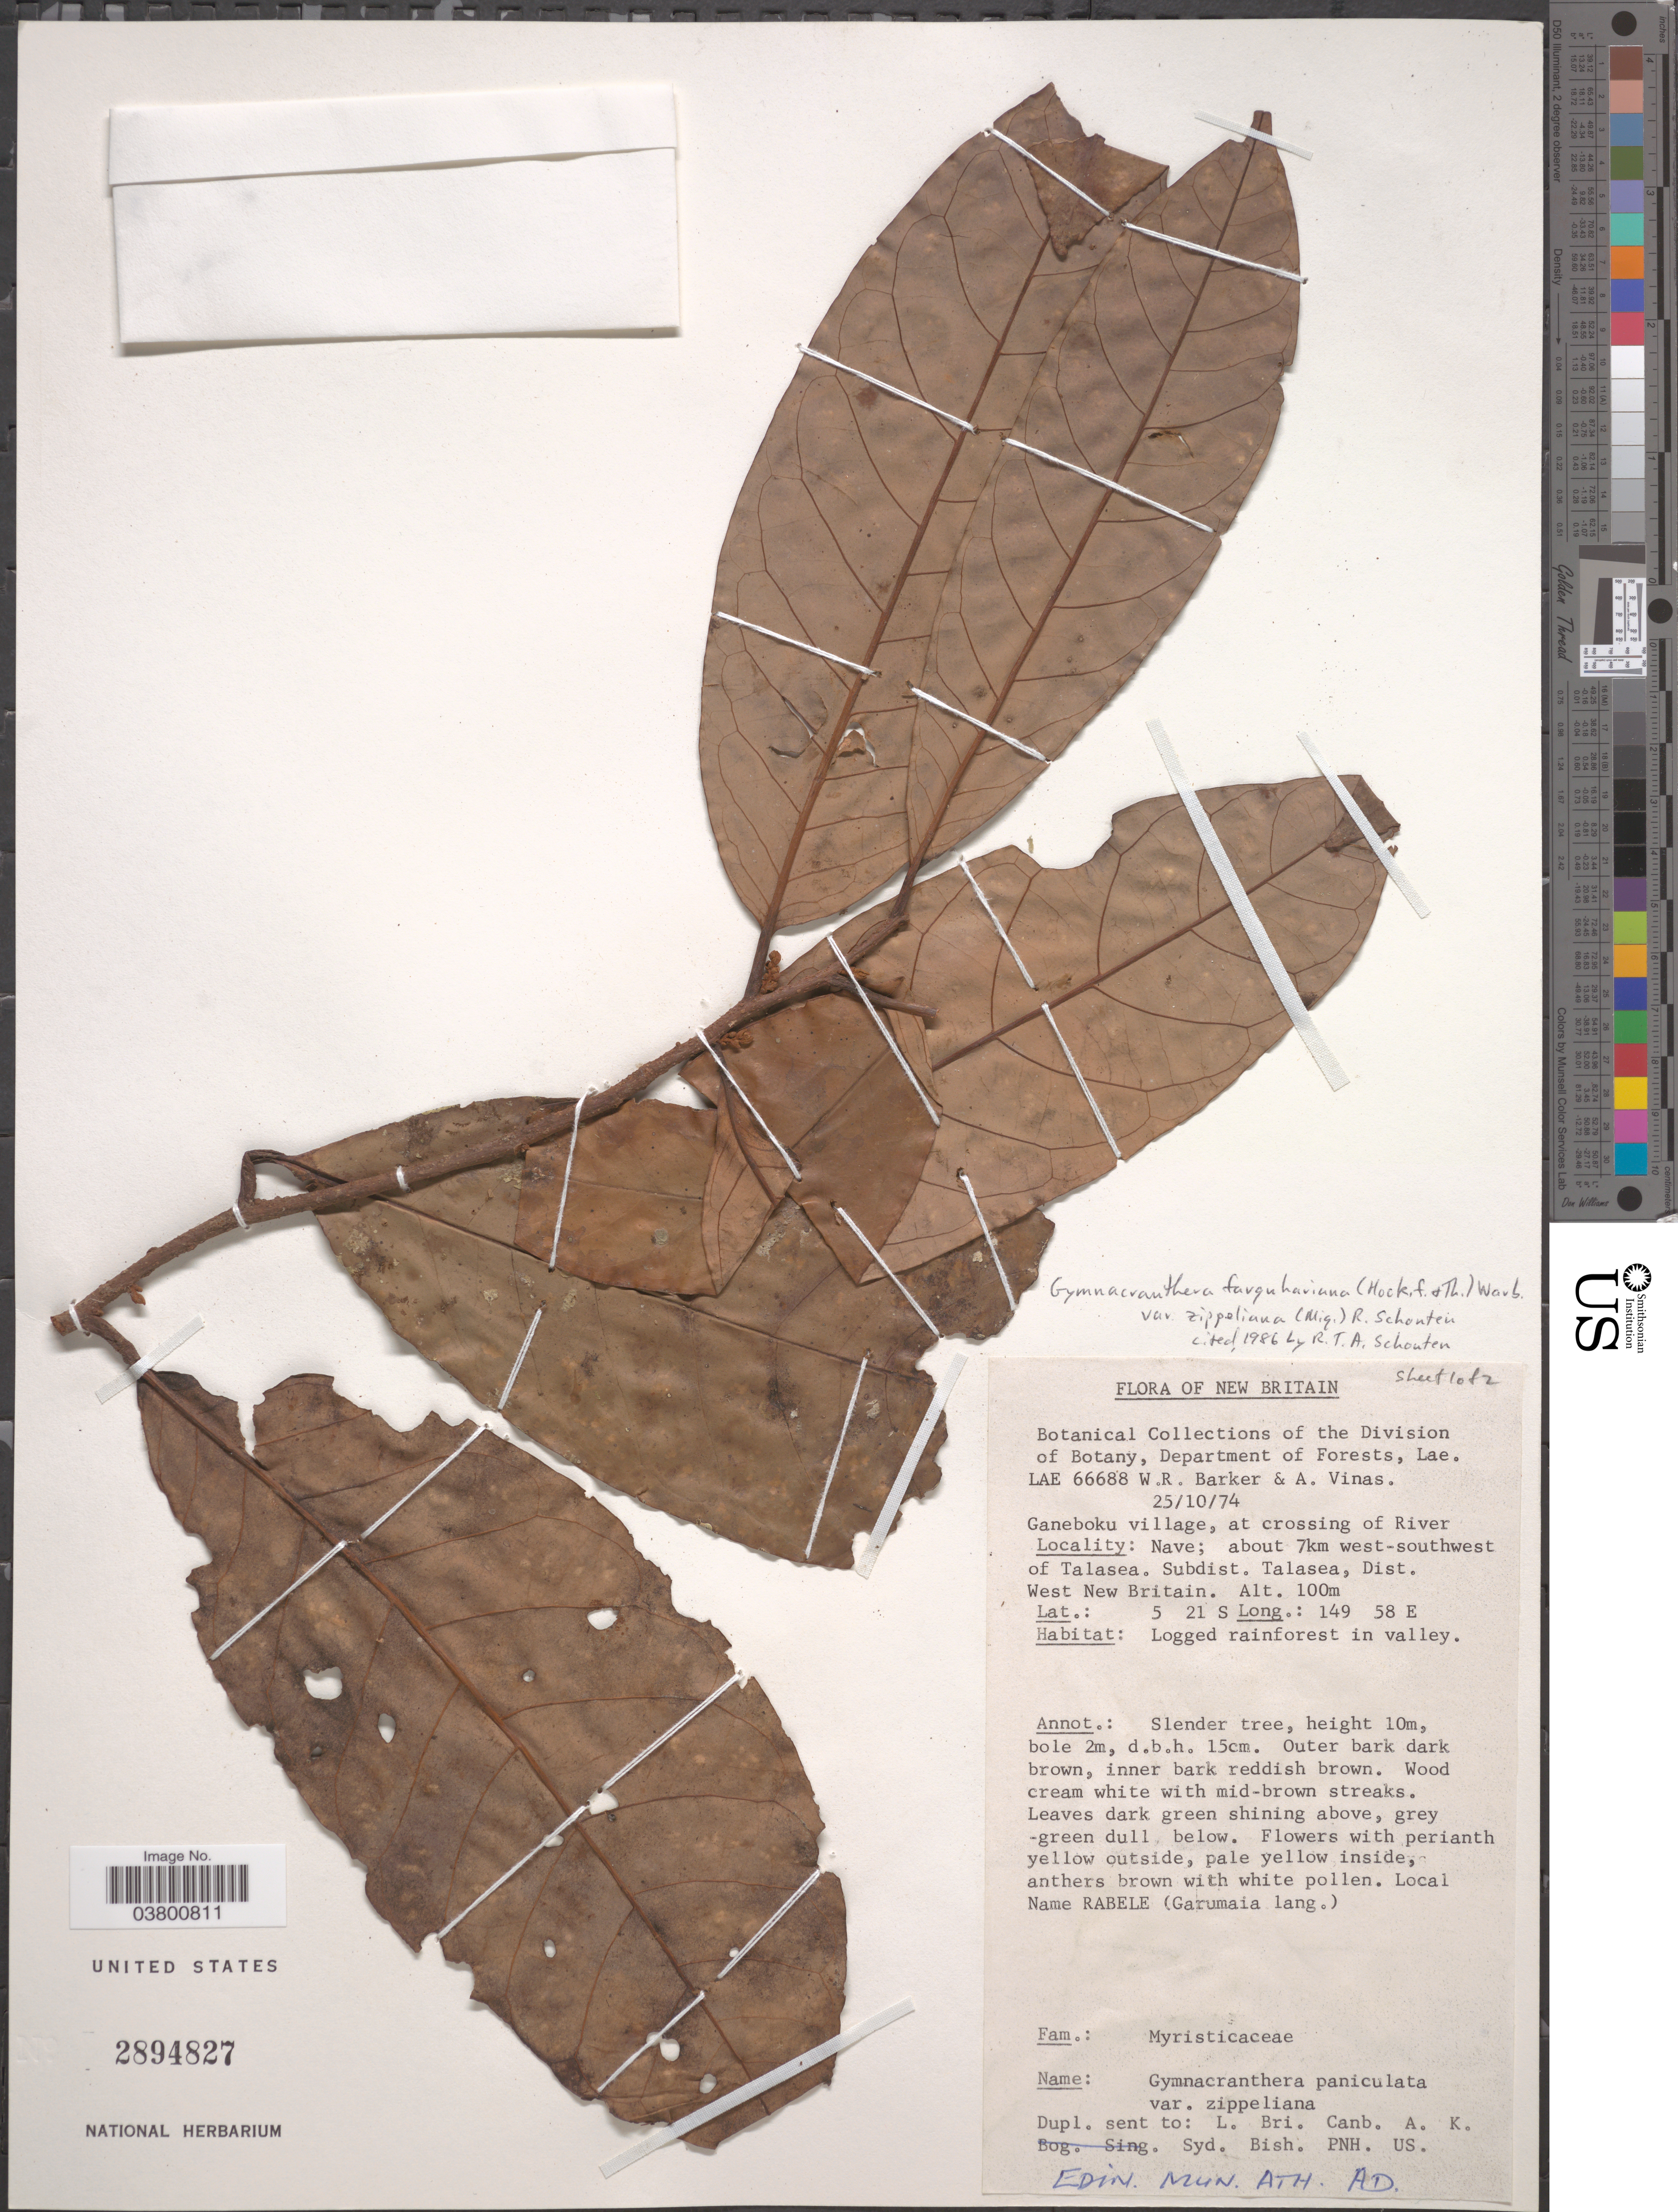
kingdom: Plantae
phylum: Tracheophyta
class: Magnoliopsida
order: Magnoliales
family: Myristicaceae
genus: Gymnacranthera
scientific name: Gymnacranthera farquhariana var. zippeliana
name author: (Miq.) R.T.A. Schouten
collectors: W. R. Barker & A. Vinas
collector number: LAE 66688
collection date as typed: Transcribed d/m/y: 25/10/74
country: Papua New Guinea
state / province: West New Britain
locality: New Britain. Ganeboku village, at crossing of River Nave; about 7 km west-southwest of Talasea. Subdist. Talasea, Dist. West New Britain.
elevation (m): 100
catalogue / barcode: US 2894827